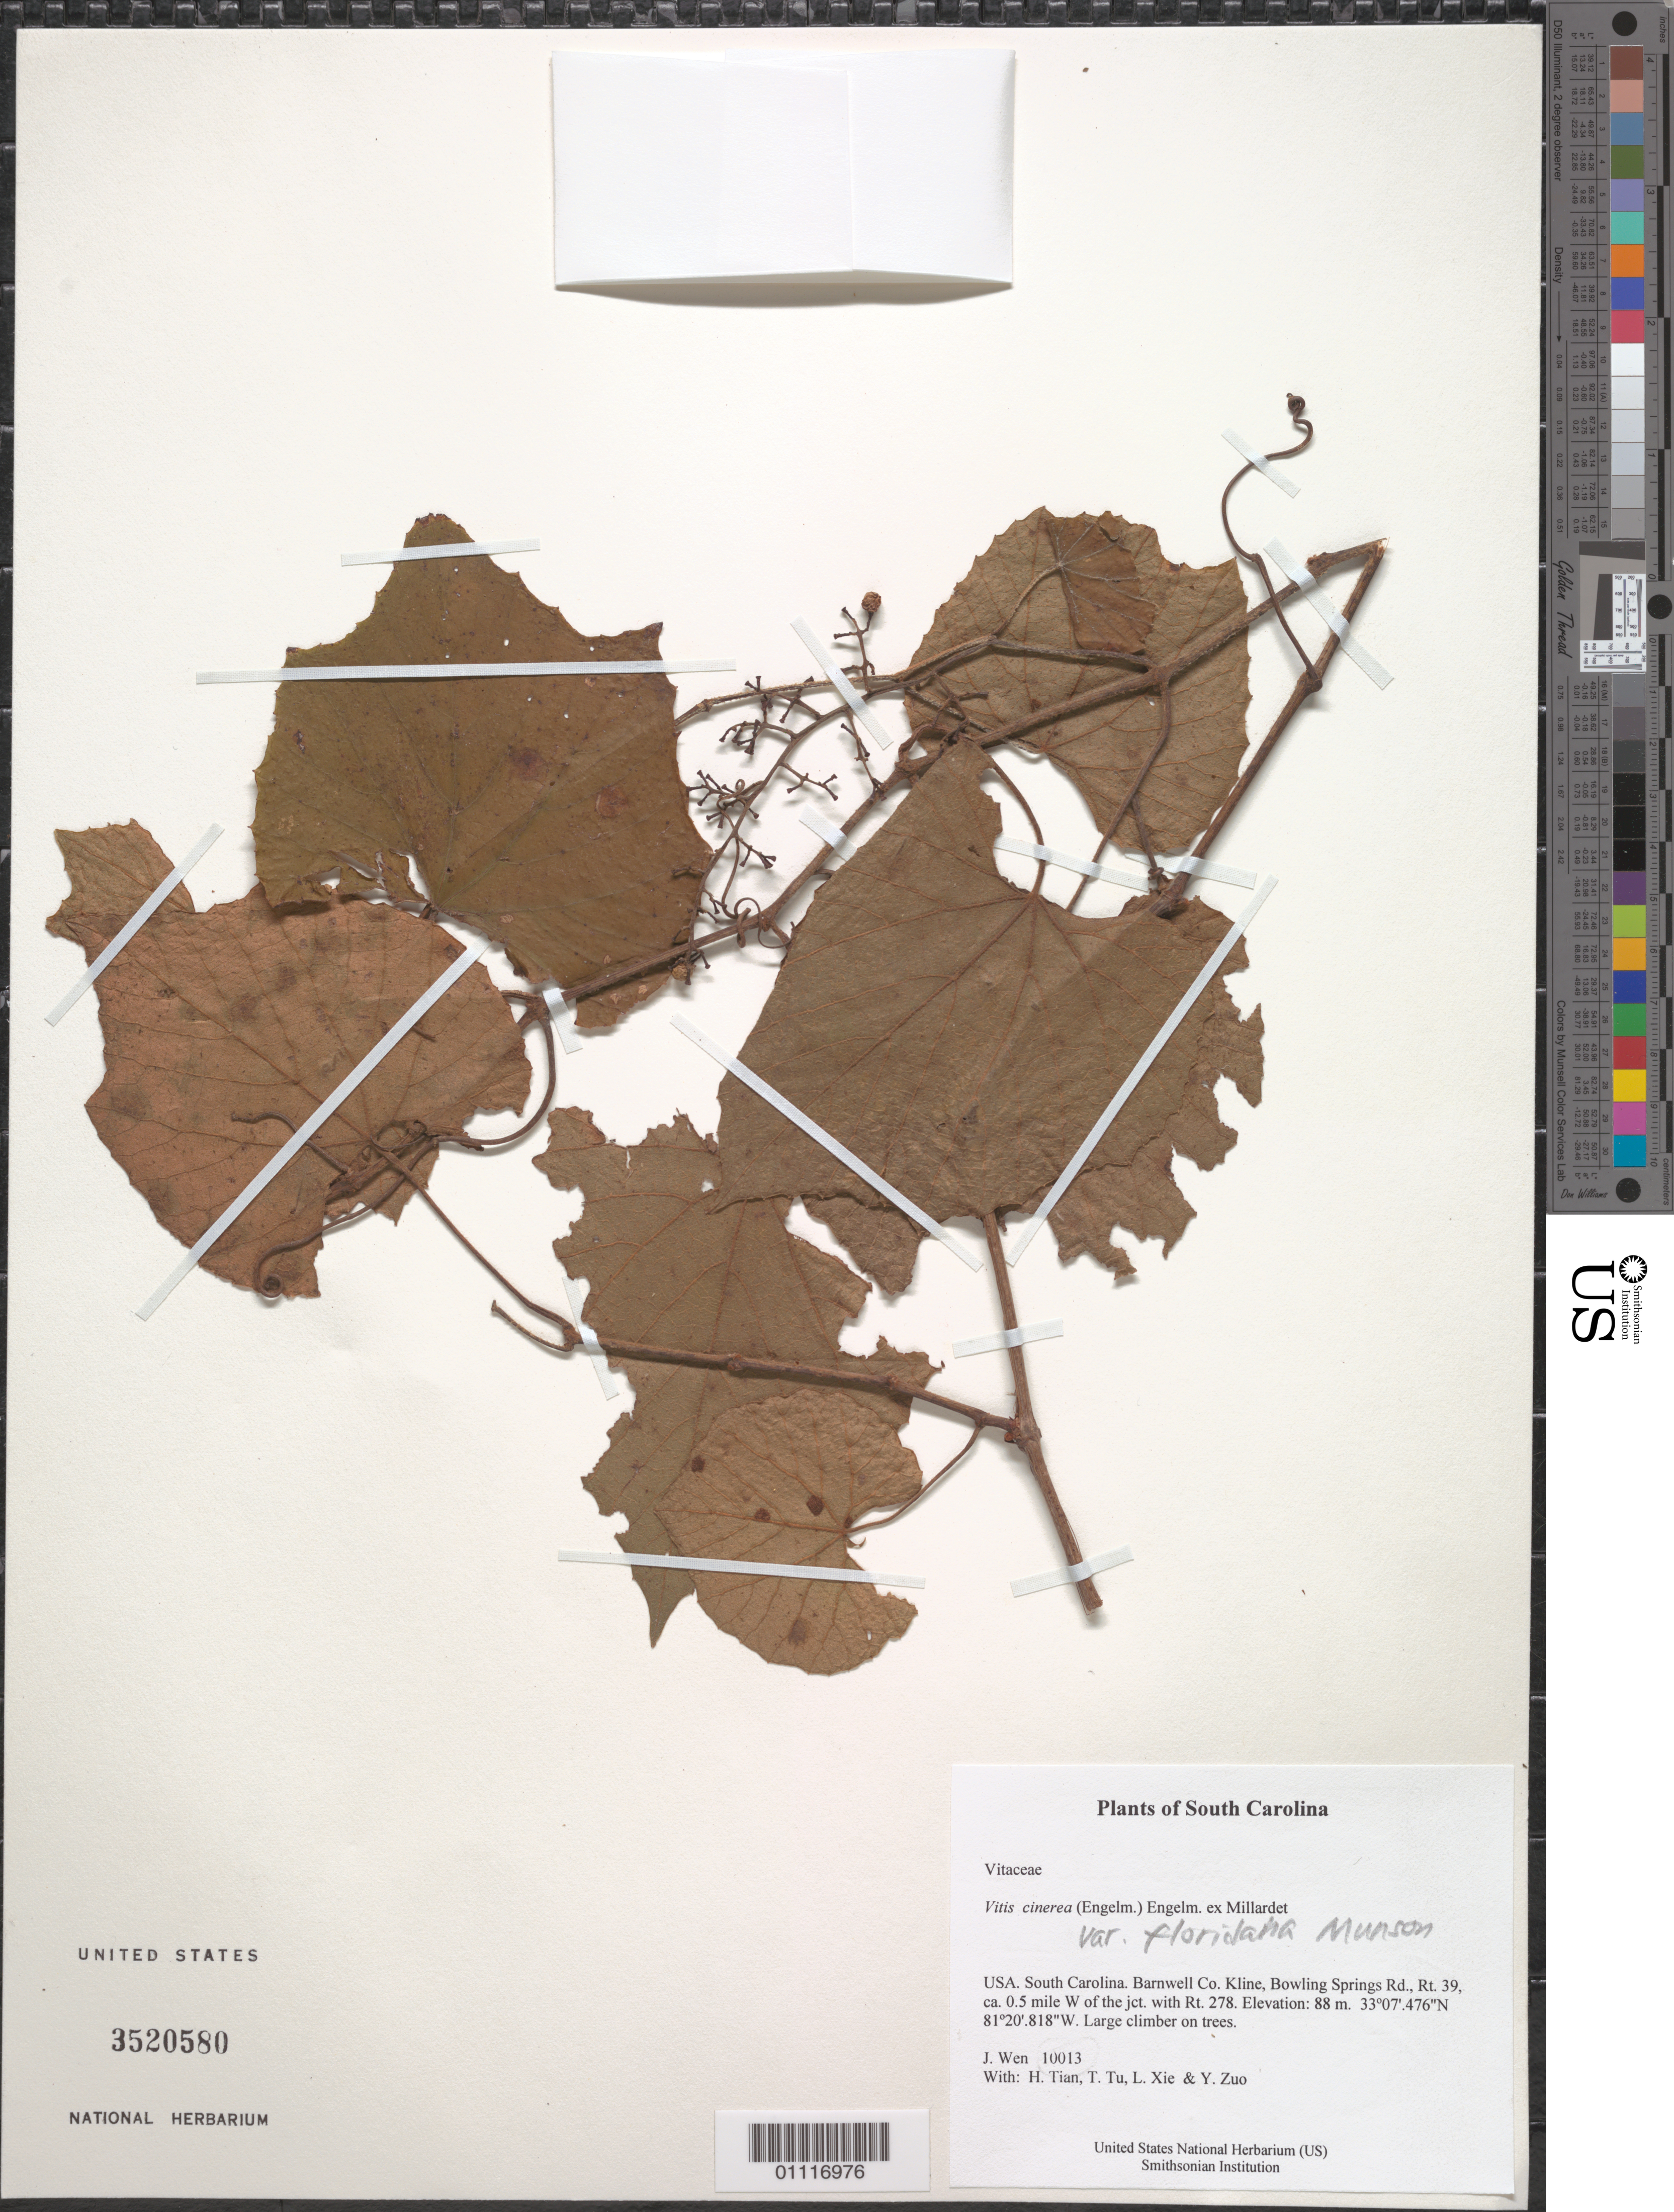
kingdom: Plantae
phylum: Tracheophyta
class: Magnoliopsida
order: Vitales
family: Vitaceae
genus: Vitis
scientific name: Vitis cinerea var. floridana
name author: Munson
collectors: J. Wen, H. Tian, T. Tu, L. Xie & Y. Zuo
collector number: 10013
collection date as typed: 28 Sep 2007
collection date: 2007-09-28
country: United States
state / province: South Carolina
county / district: Barnwell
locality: Kline, Bowling Springs Rd., Rt. 39, ca. 0.5 mile W of the jct. with Rt. 278.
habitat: on trees.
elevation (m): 88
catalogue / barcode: US 3520580